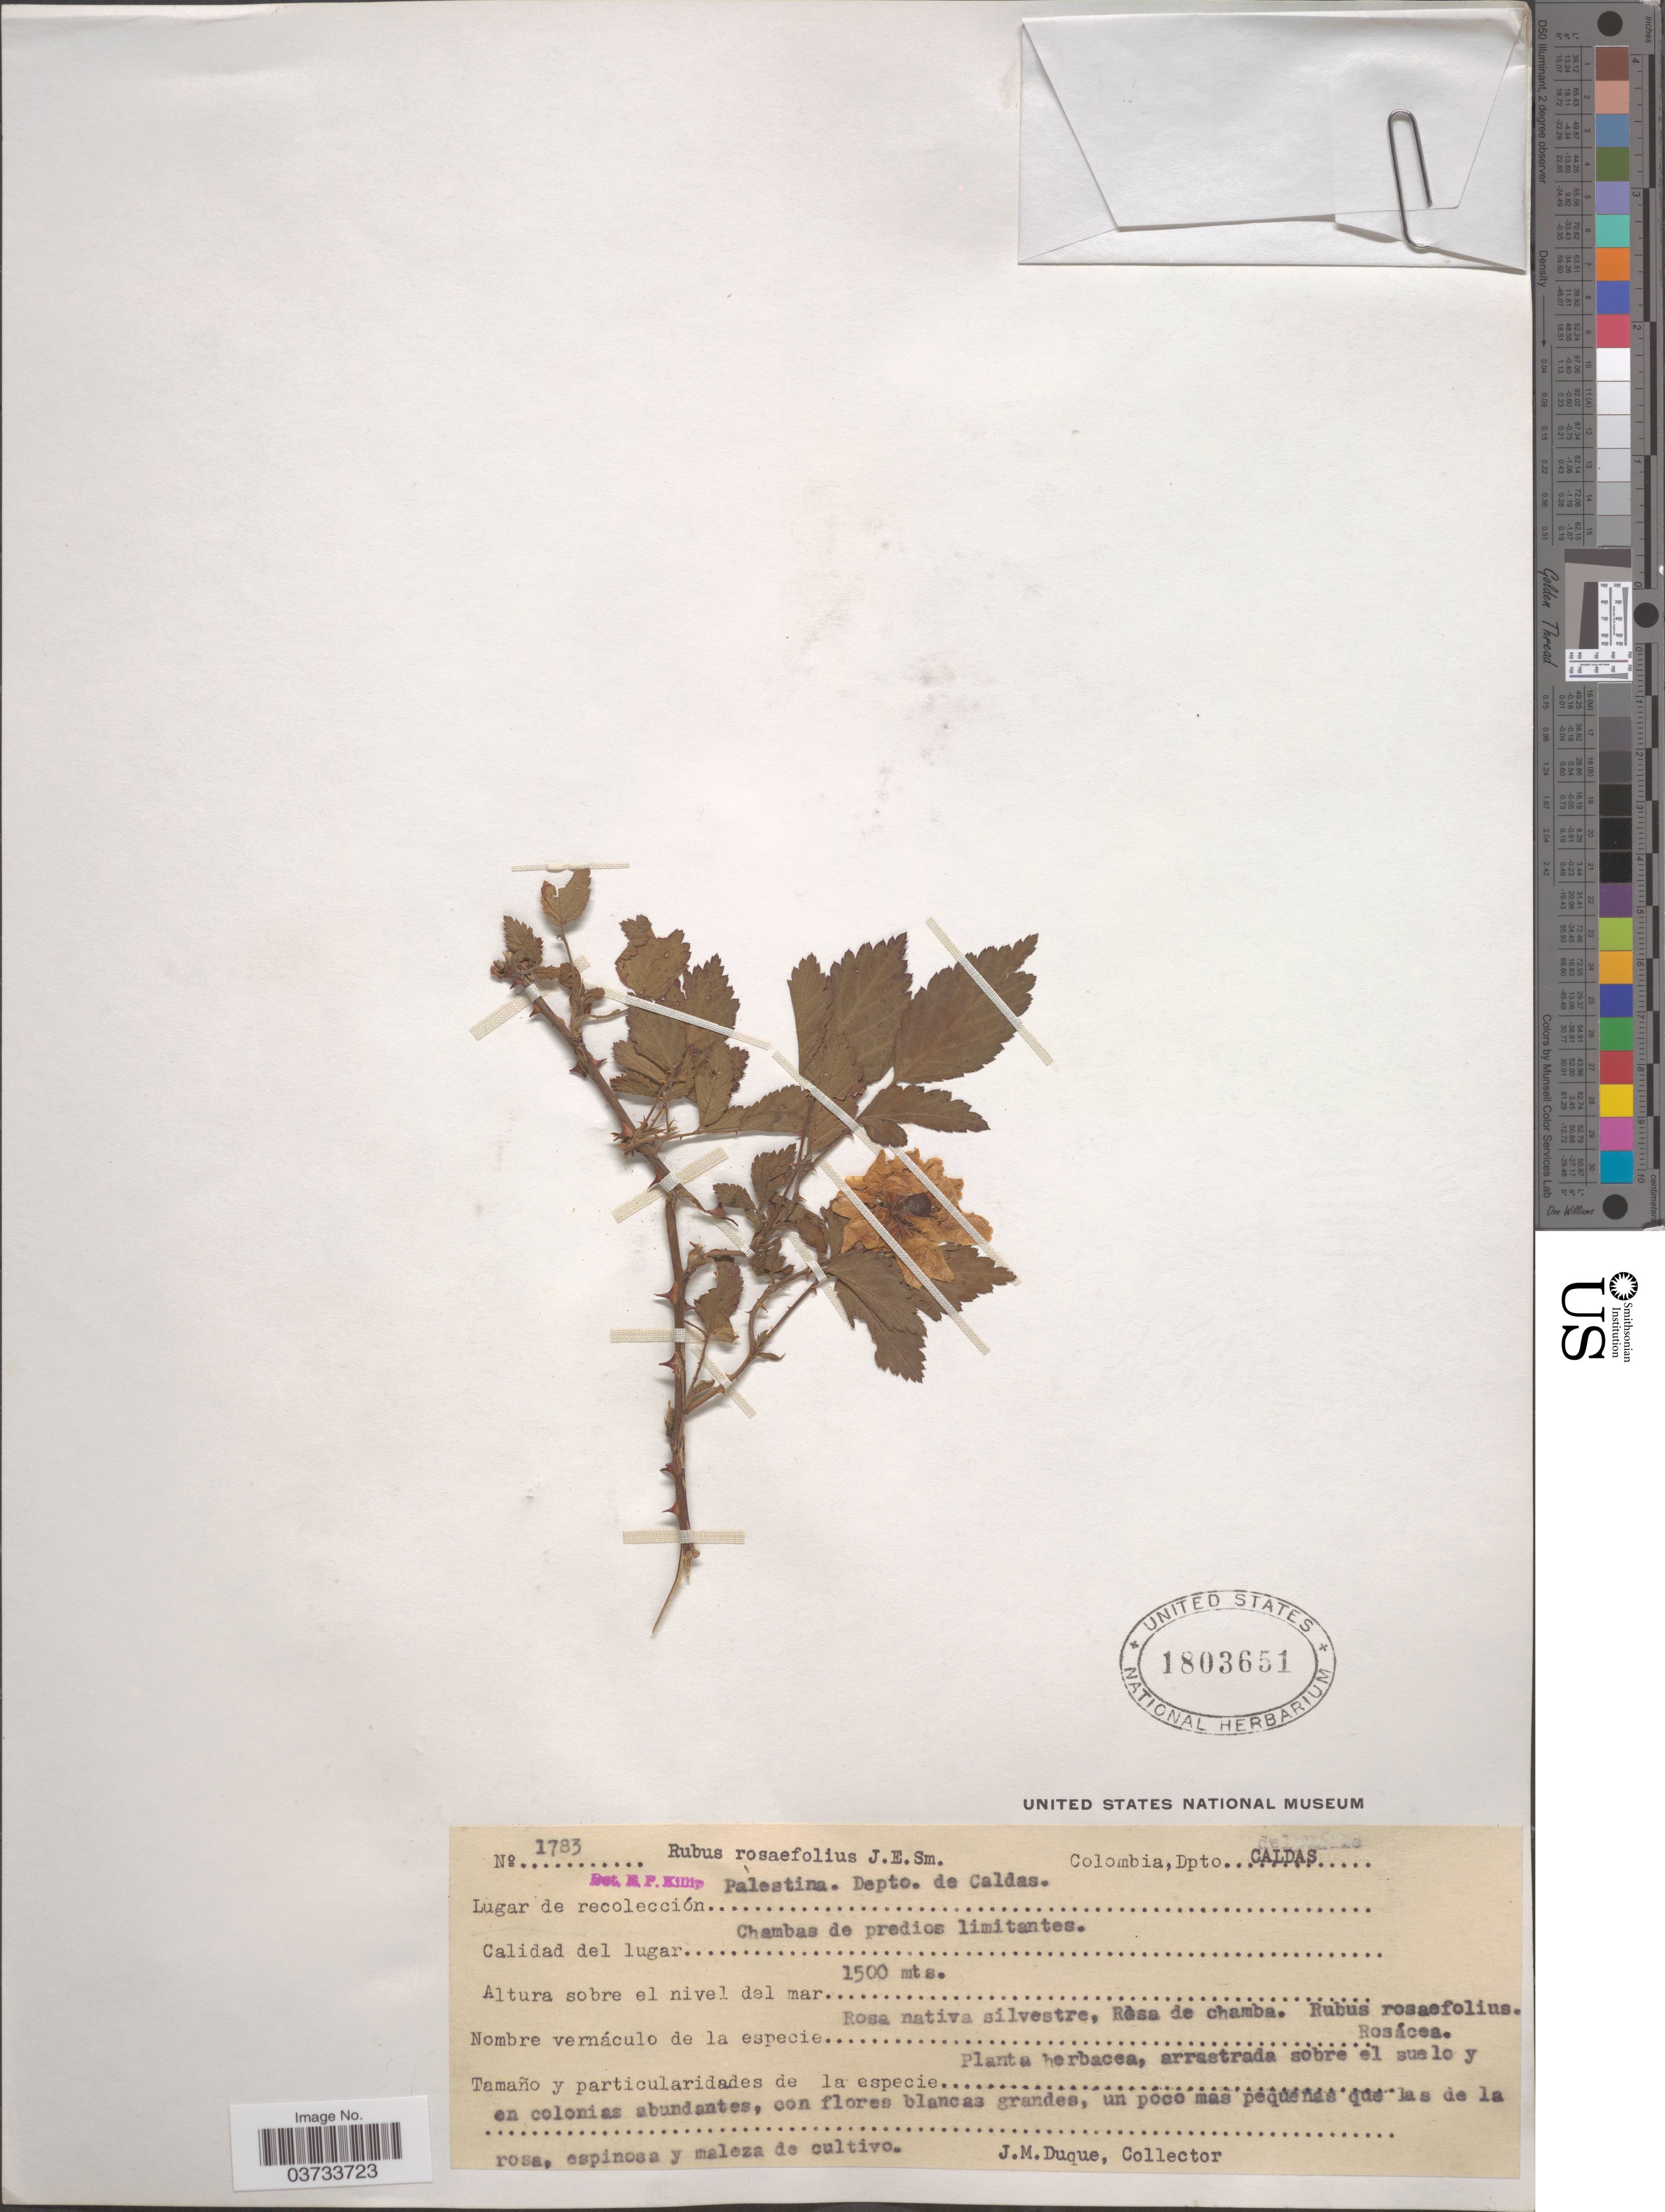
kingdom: Plantae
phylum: Tracheophyta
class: Magnoliopsida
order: Rosales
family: Rosaceae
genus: Rubus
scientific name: Rubus rosifolius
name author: Sm.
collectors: J. Duque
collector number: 1783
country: Colombia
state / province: Caldas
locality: Dpto Caldas. Palestina. Depto. de Caldas.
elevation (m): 1500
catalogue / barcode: US 1803651